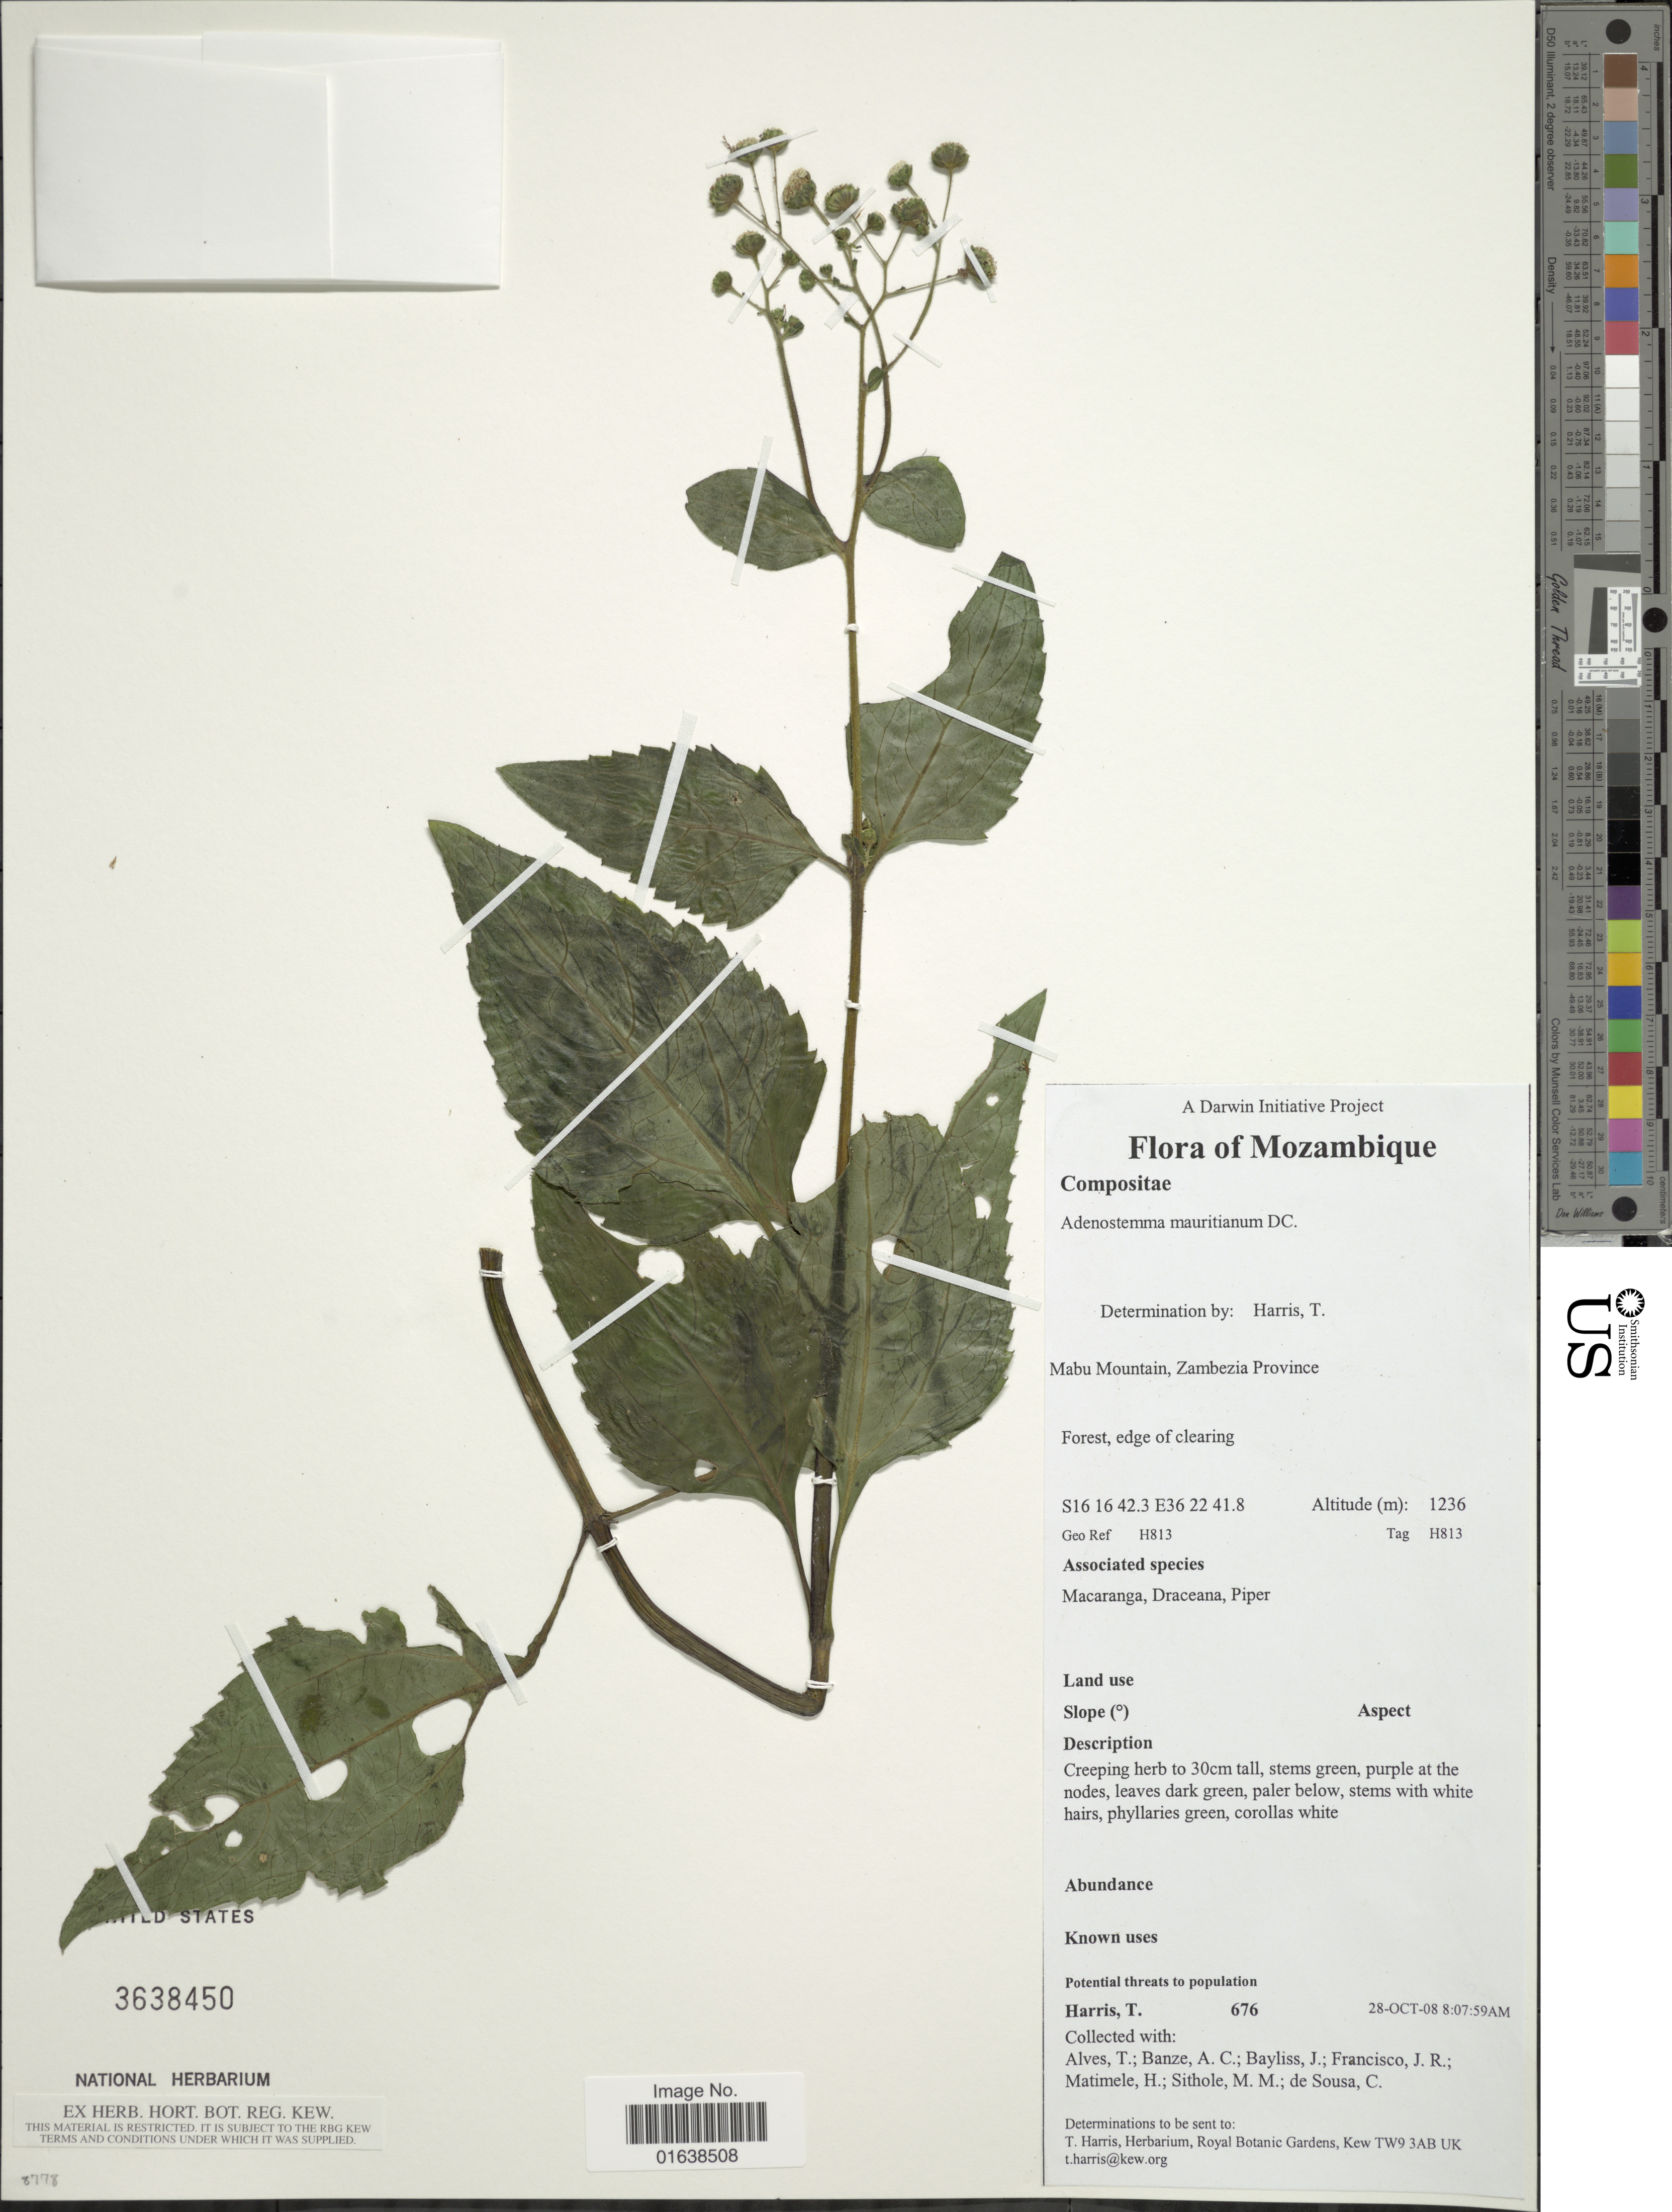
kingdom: Plantae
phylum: Tracheophyta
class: Magnoliopsida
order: Asterales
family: Asteraceae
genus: Adenostemma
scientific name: Adenostemma mauritianum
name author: DC.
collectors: T. Alves, A. Banze, J. Bayliss, J. Francisco & et al.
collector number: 676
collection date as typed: Transcribed d/m/y: 28/10/8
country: Mozambique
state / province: Zambézia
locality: Mabu Mountain, Zambezia Province.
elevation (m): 1236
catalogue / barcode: US 3638450